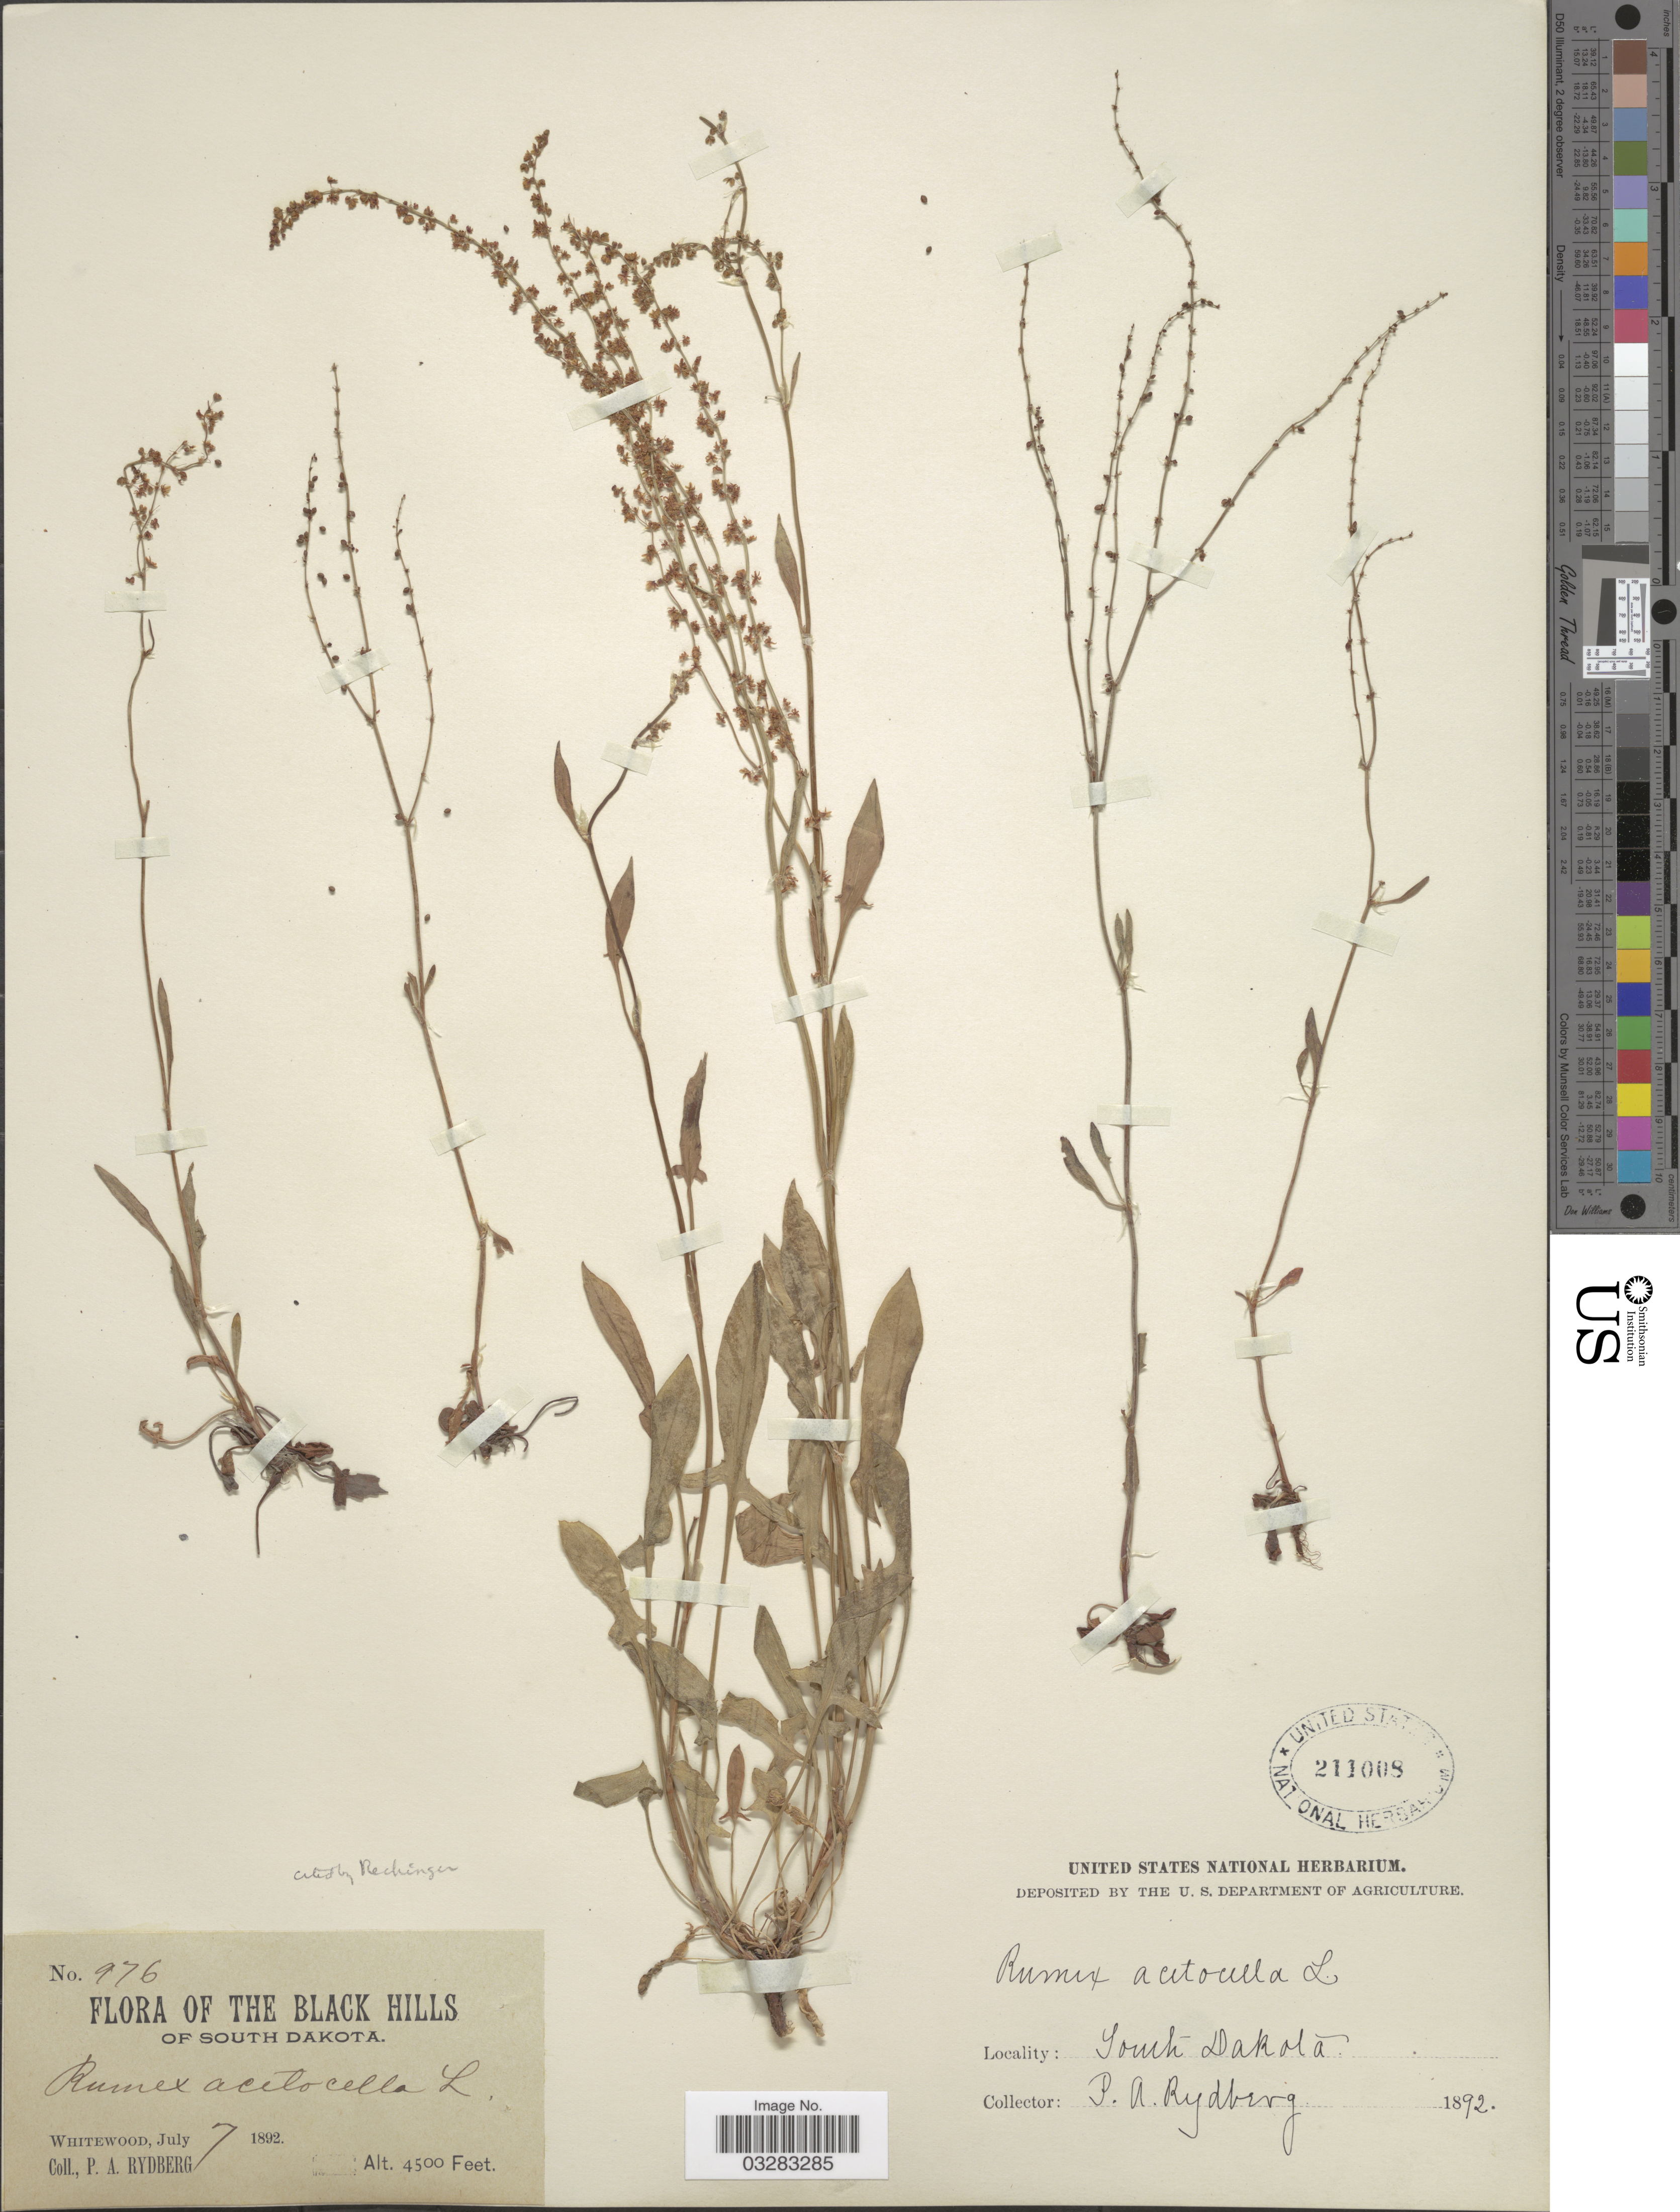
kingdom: Plantae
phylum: Tracheophyta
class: Magnoliopsida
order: Caryophyllales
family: Polygonaceae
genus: Rumex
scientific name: Rumex acetosella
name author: L.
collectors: P. A. Rydberg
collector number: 976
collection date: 1892-07-07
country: United States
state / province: South Dakota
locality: The Black Hills. Whitewood.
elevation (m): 1372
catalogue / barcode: US 211008